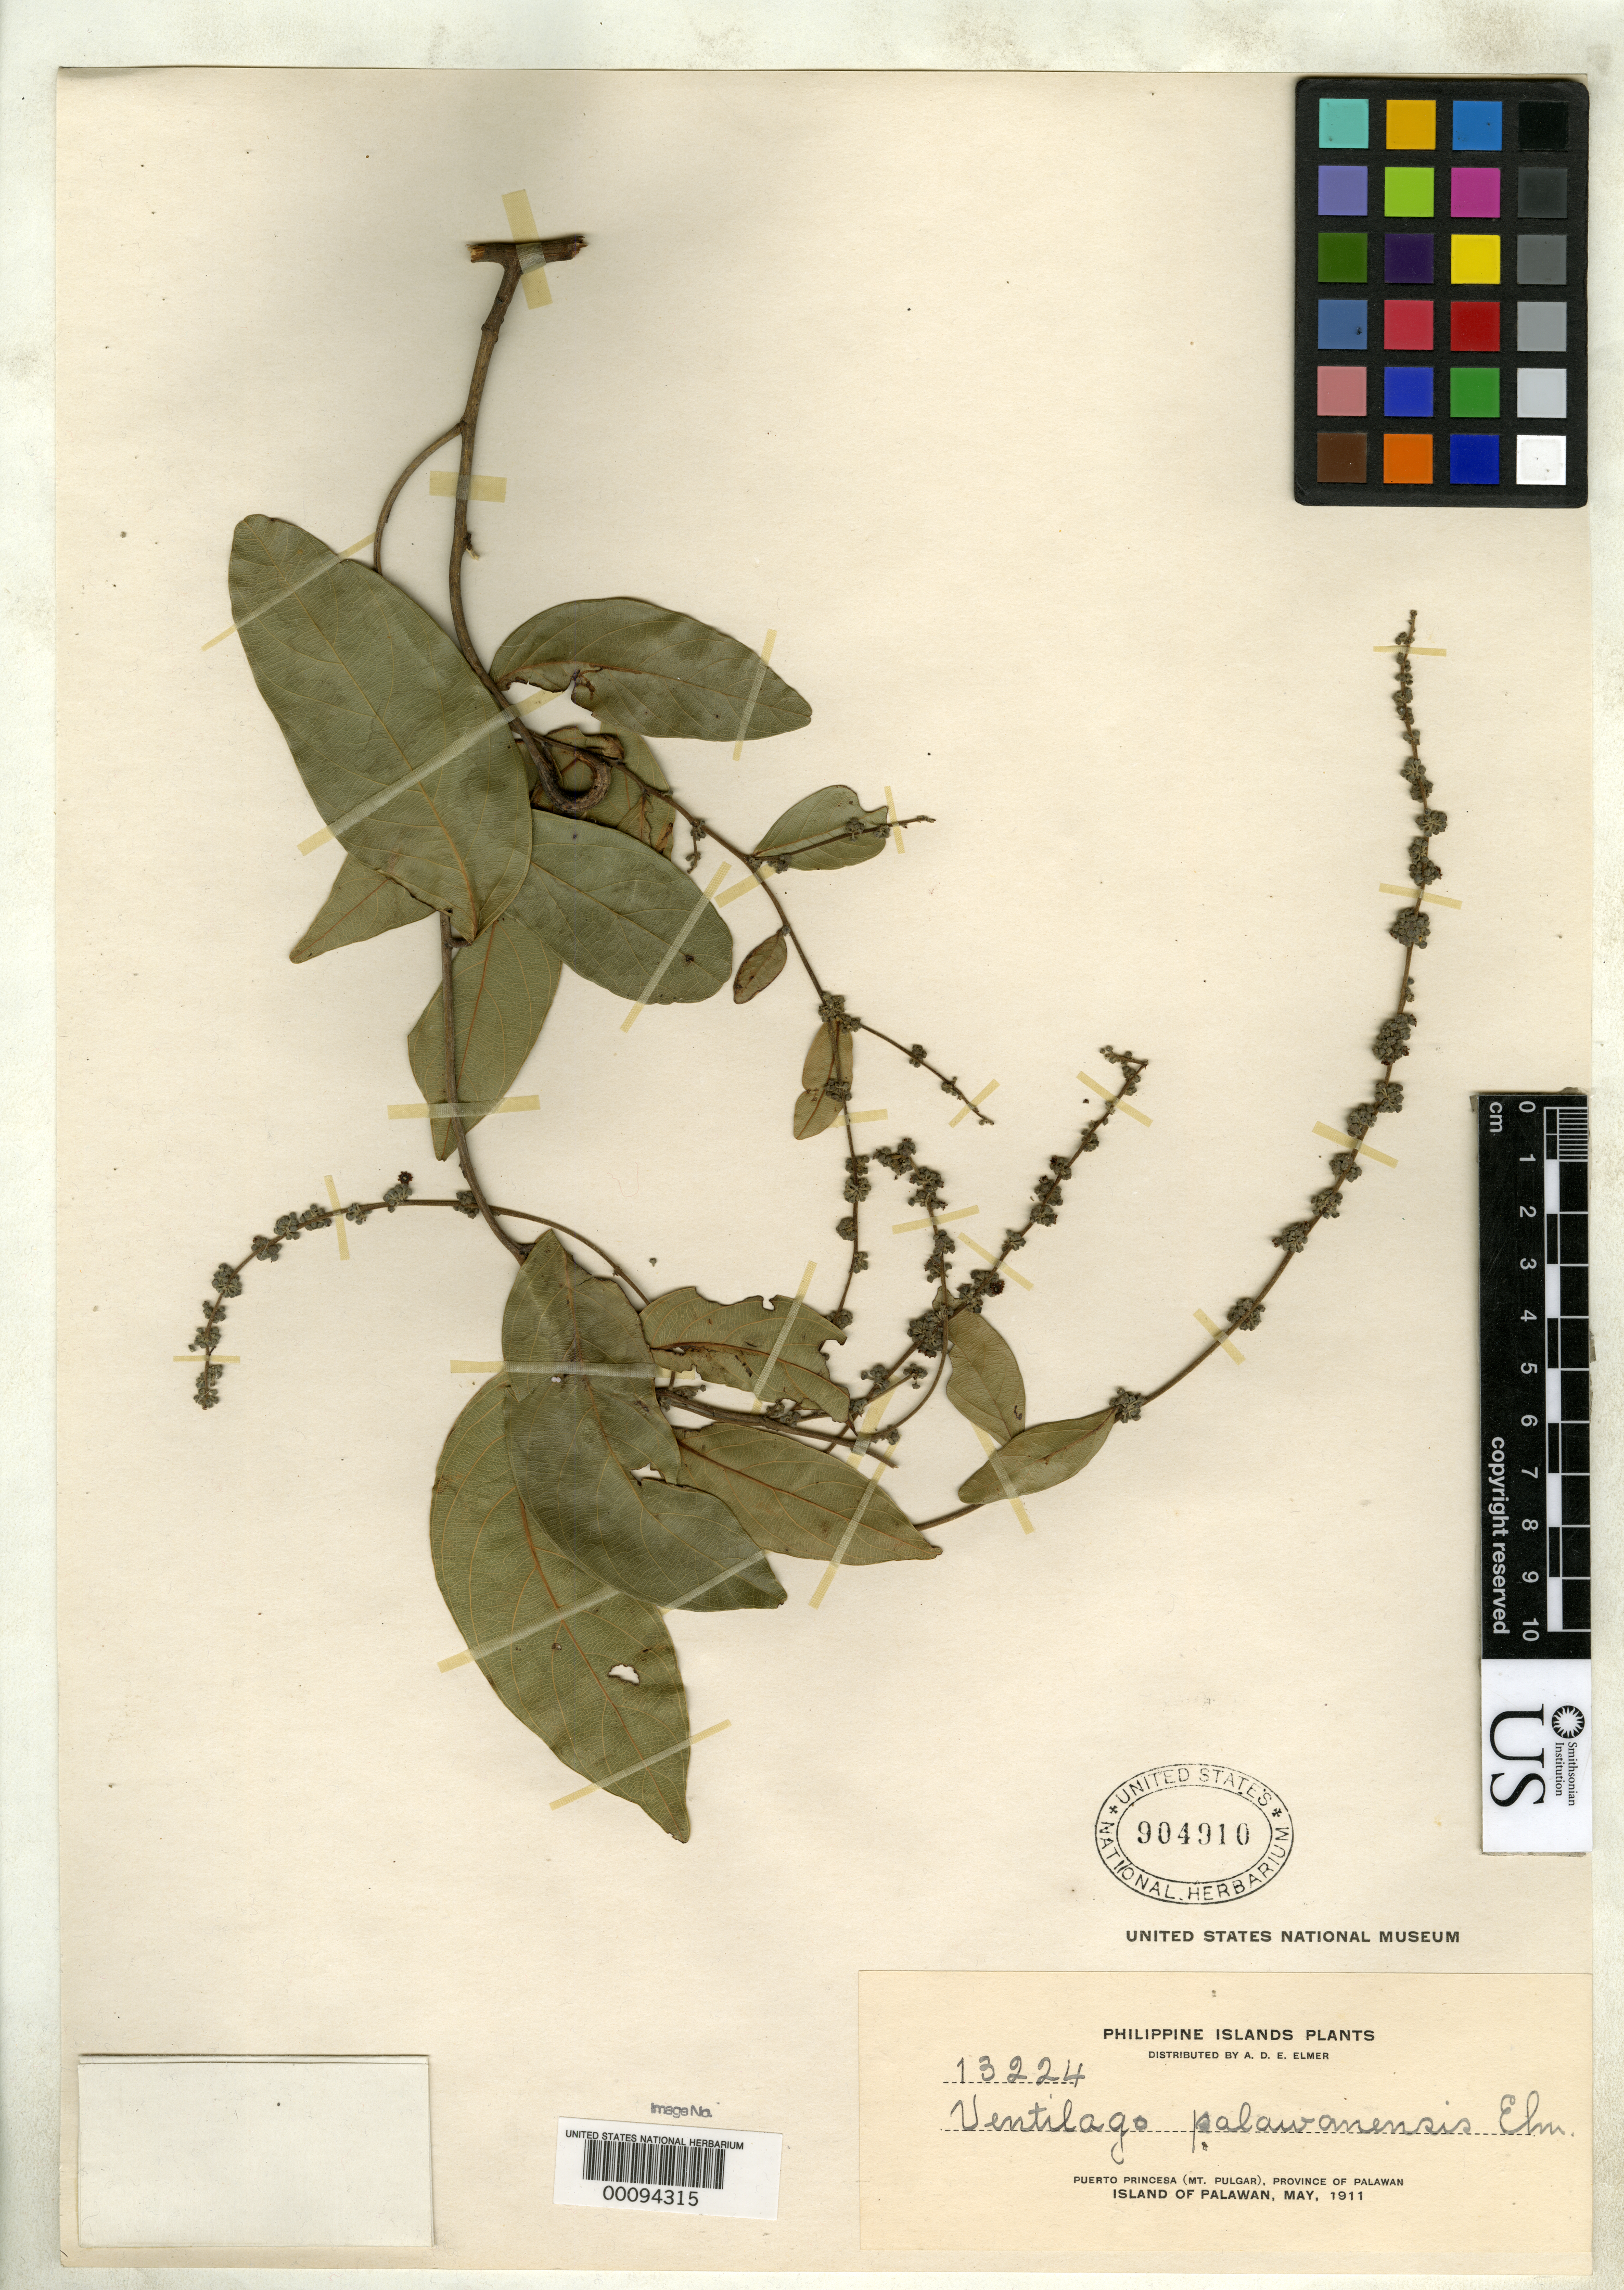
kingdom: Plantae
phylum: Tracheophyta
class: Magnoliopsida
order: Rosales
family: Rhamnaceae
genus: Ventilago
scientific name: Ventilago palawanensis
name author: Elmer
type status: Isotype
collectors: A. D. E. Elmer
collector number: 13224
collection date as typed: May 1911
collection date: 1911-05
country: Philippines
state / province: Mimaropa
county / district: Palawan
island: Palawan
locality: Puerto Princesca, Mt. Pulgar.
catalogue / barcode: US 904910